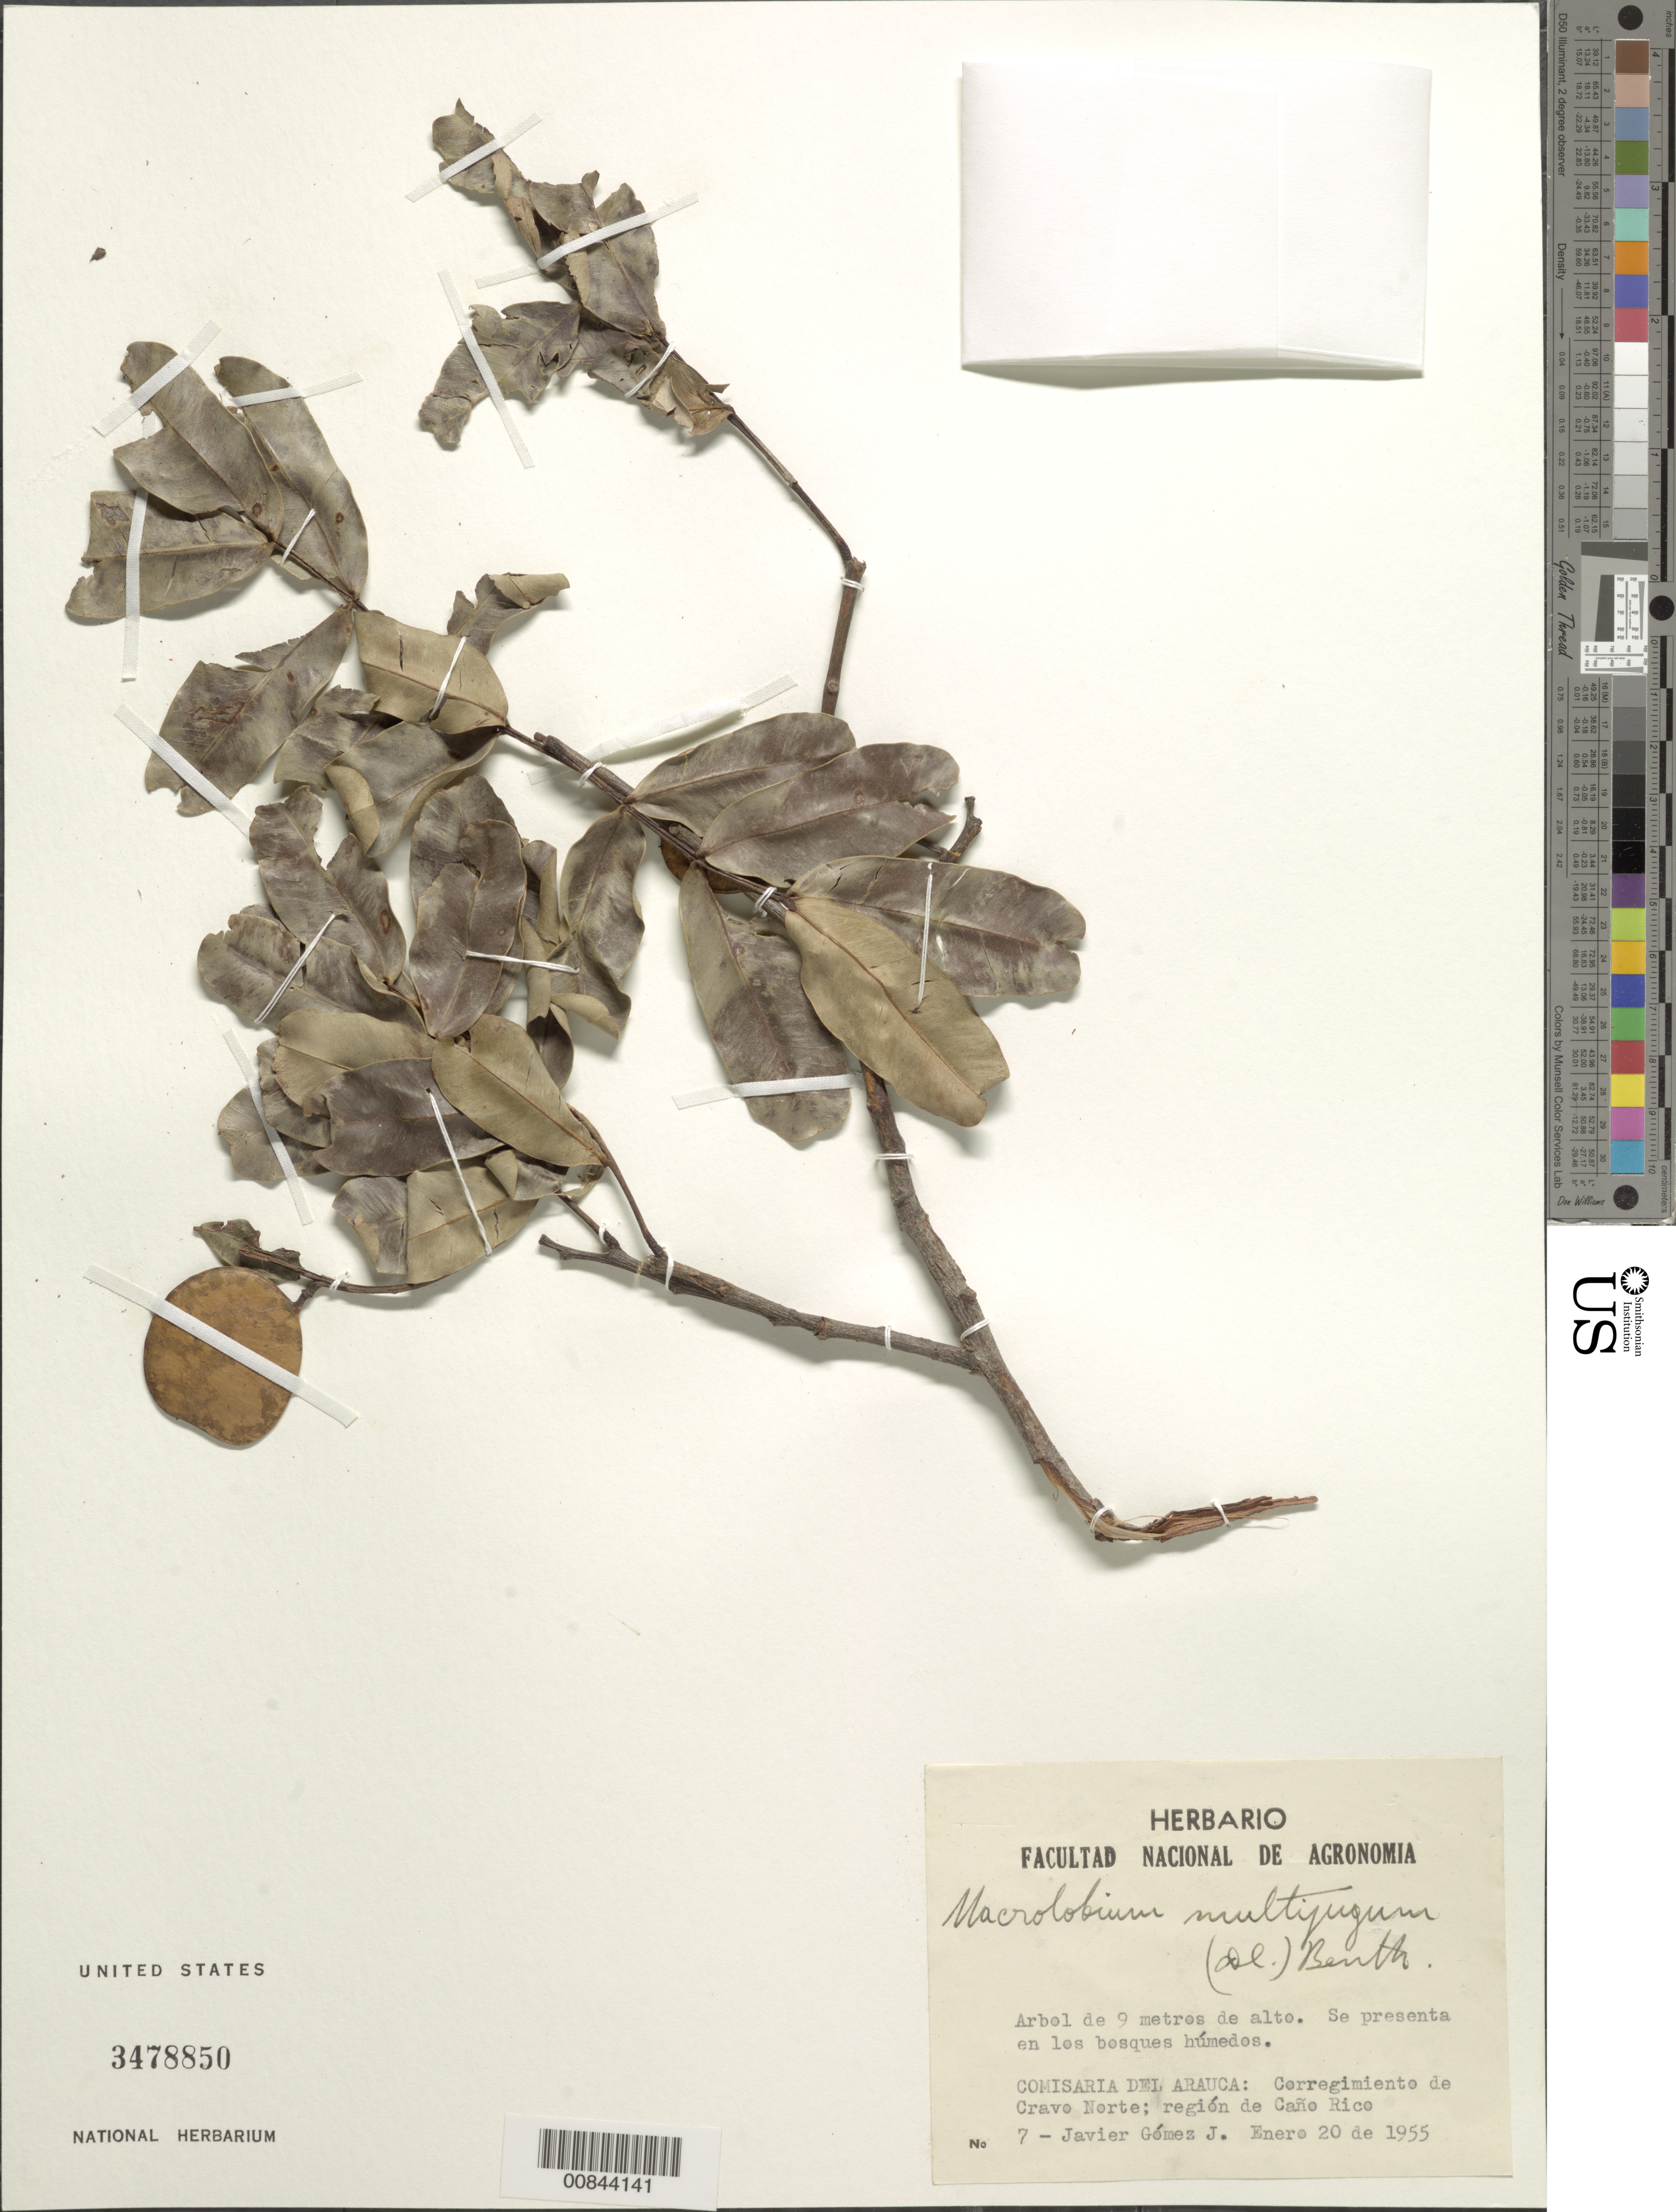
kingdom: Plantae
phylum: Tracheophyta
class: Magnoliopsida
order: Fabales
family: Fabaceae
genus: Macrolobium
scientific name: Macrolobium multijugum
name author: (DC.) Benth.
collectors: G. Javier et al.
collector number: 7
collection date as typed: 20 Jan 1955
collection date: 1955-01-20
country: Colombia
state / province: Arauca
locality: Corregimiento de Crave Norte: Caño Rice.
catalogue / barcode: US 3478850